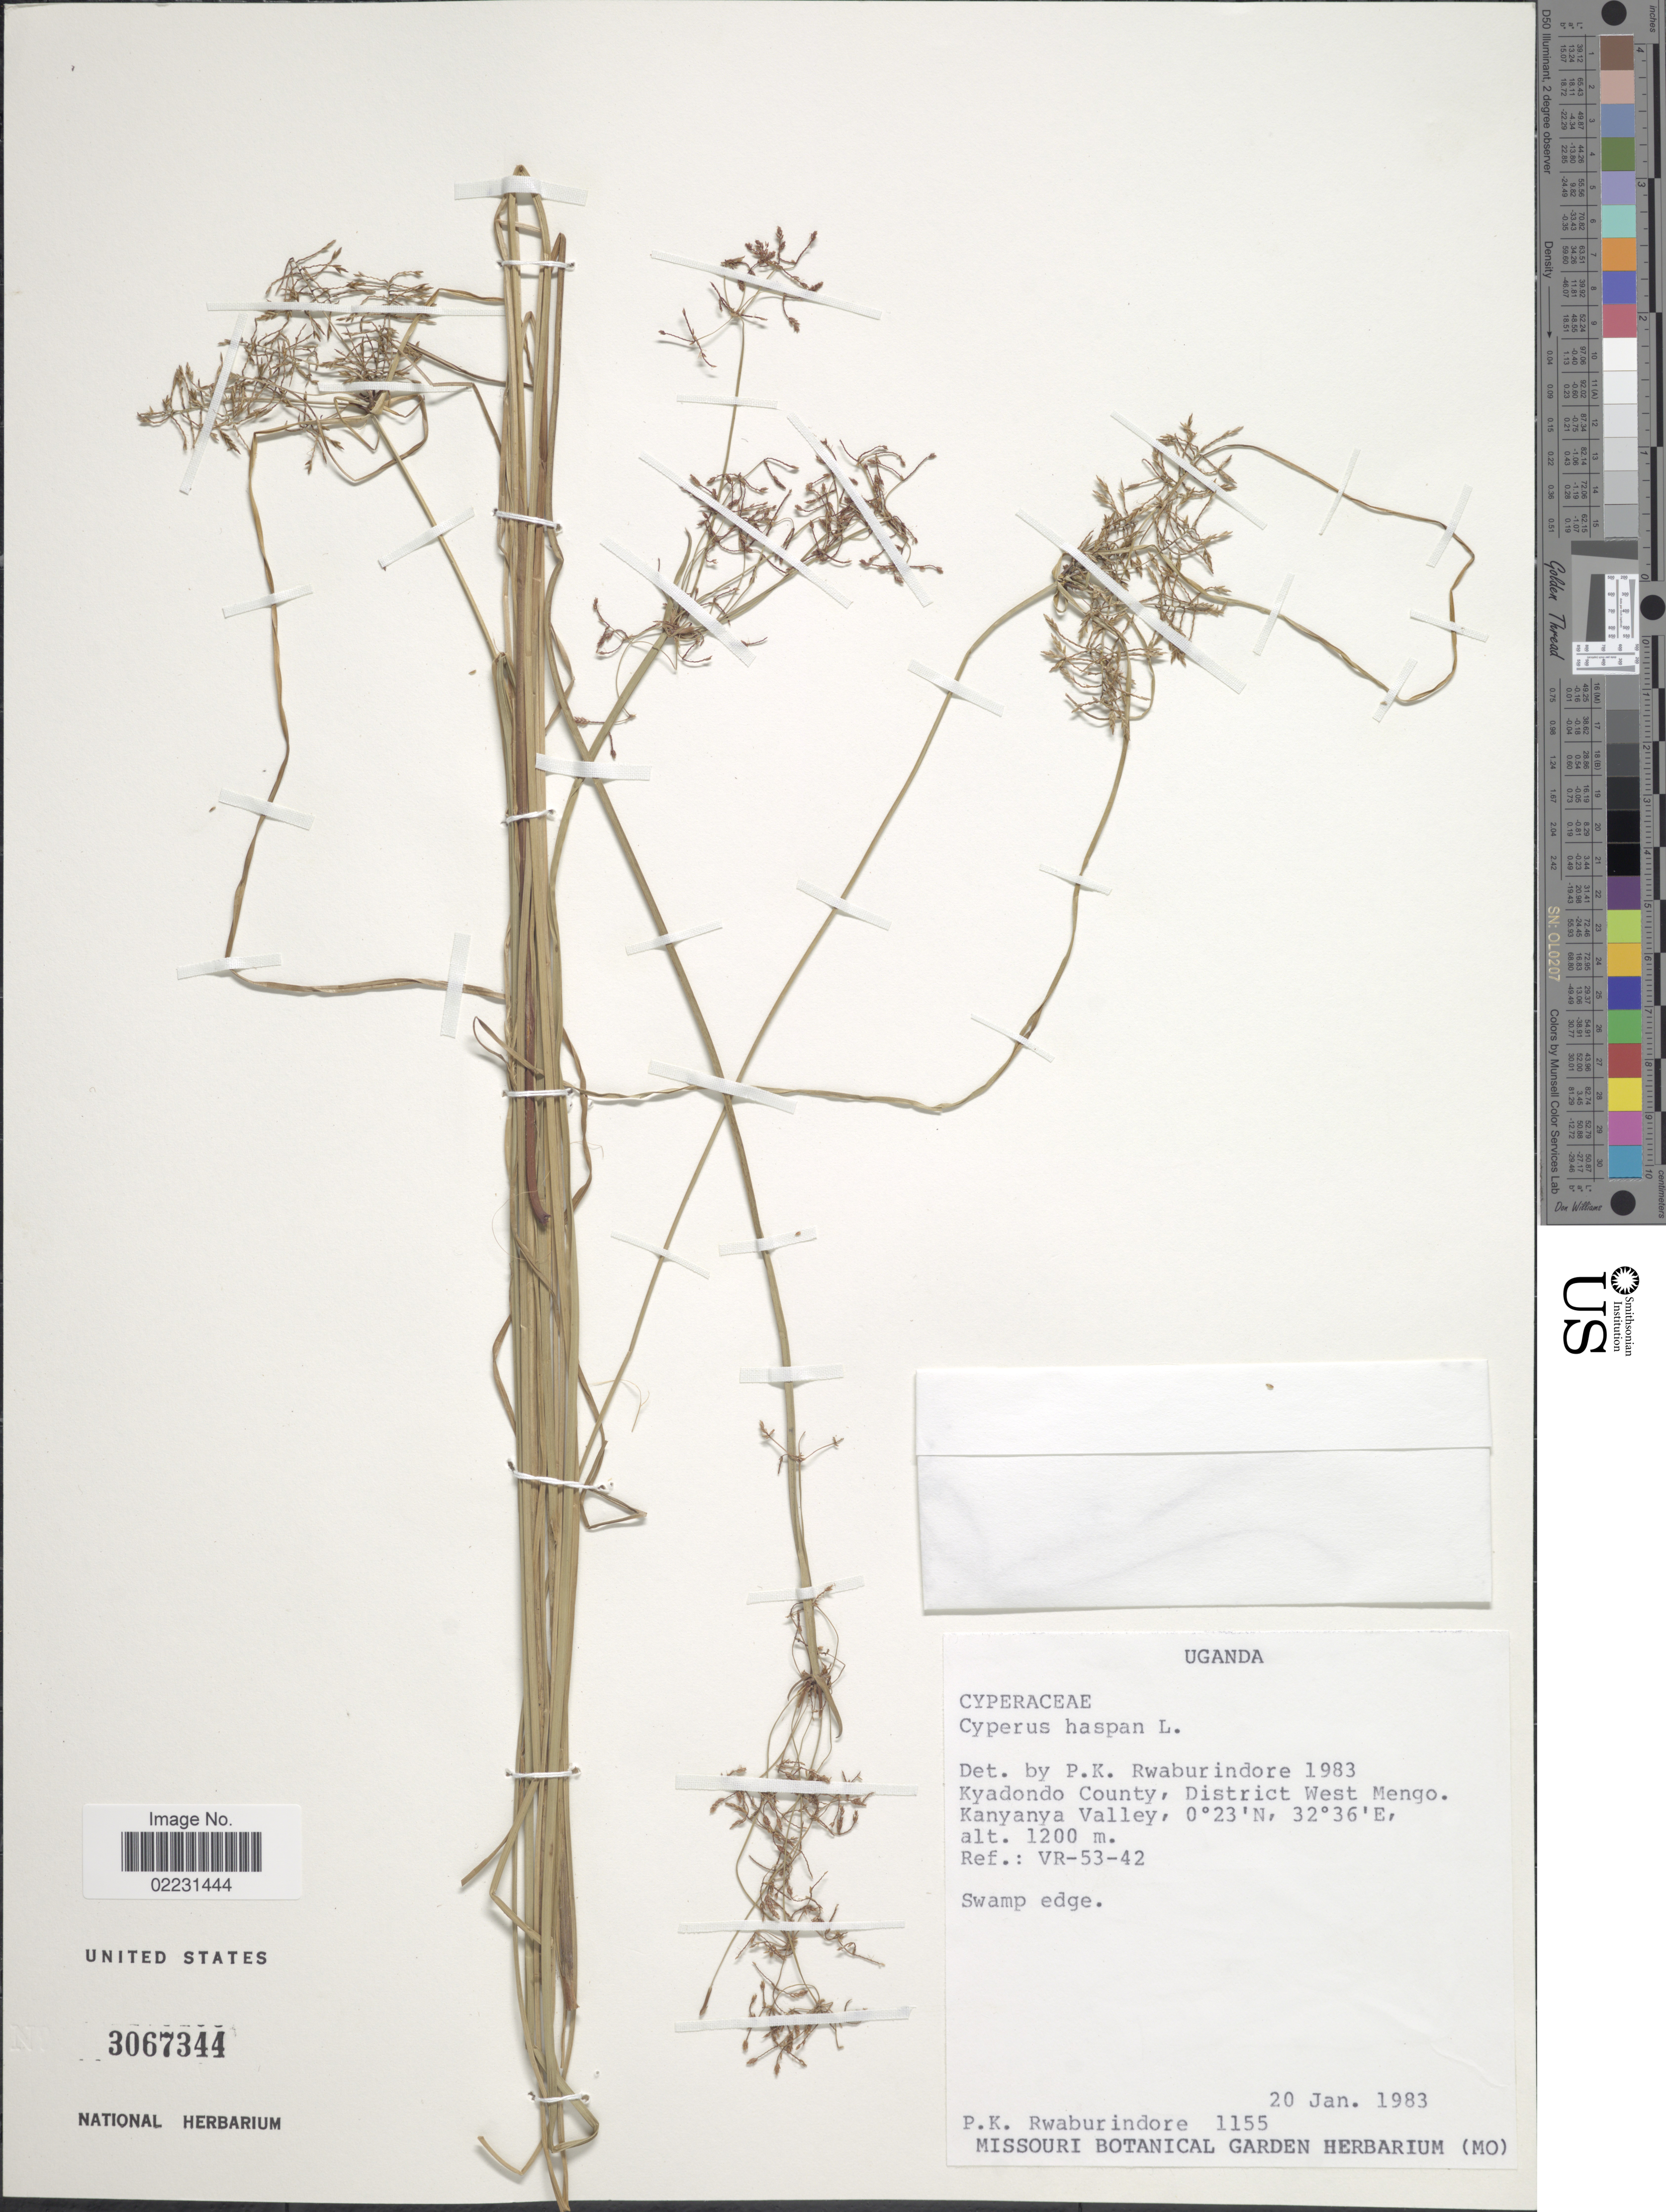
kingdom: Plantae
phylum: Tracheophyta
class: Liliopsida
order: Poales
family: Cyperaceae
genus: Cyperus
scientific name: Cyperus haspan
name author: L.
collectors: P. Rwaburindore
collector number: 1155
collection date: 1983-01-20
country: Uganda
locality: Kyadondo County, District West Mengo. Kanyanya Valley.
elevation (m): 1200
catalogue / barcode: US 3067344